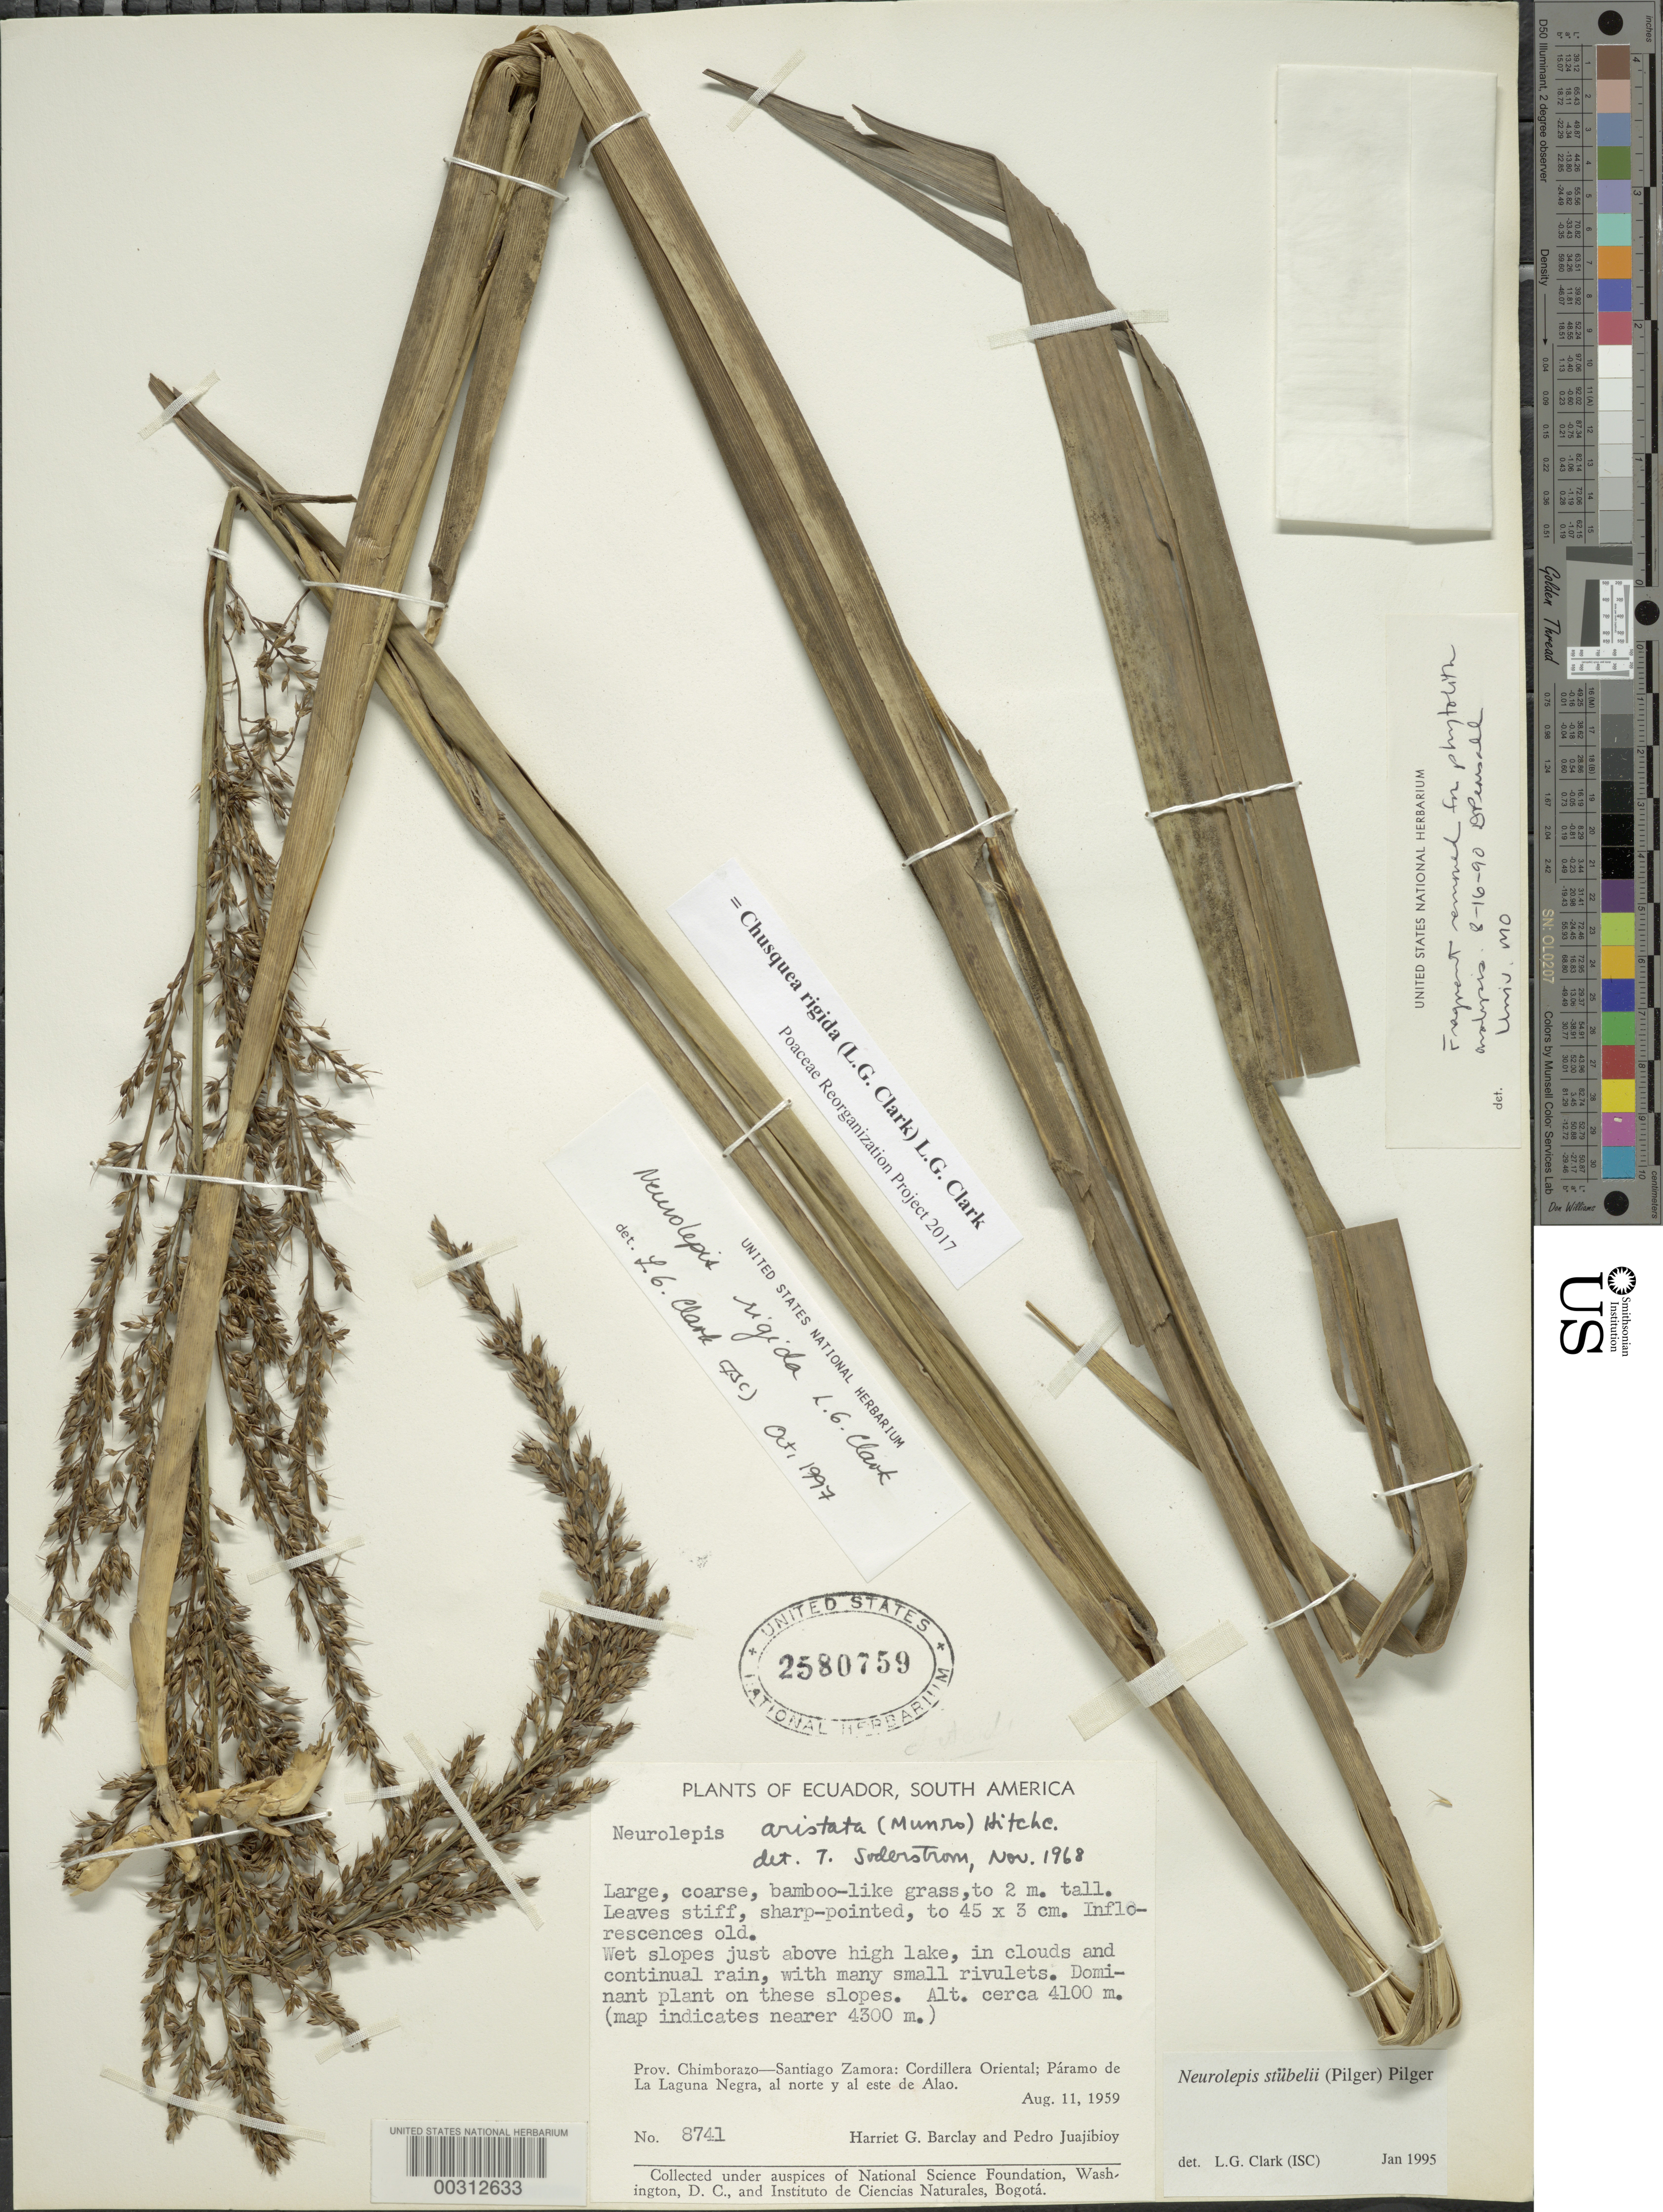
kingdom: Plantae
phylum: Tracheophyta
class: Liliopsida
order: Poales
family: Poaceae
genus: Chusquea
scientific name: Chusquea rigida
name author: (L.G. Clark) L.G. Clark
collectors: H. G. Barclay & P. Juajibioy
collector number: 8741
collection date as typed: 11 Aug 1959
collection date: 1959-08-11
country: Ecuador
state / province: Chimborazo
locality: Paramo de la Laguna Negra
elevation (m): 4100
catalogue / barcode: US 2580759